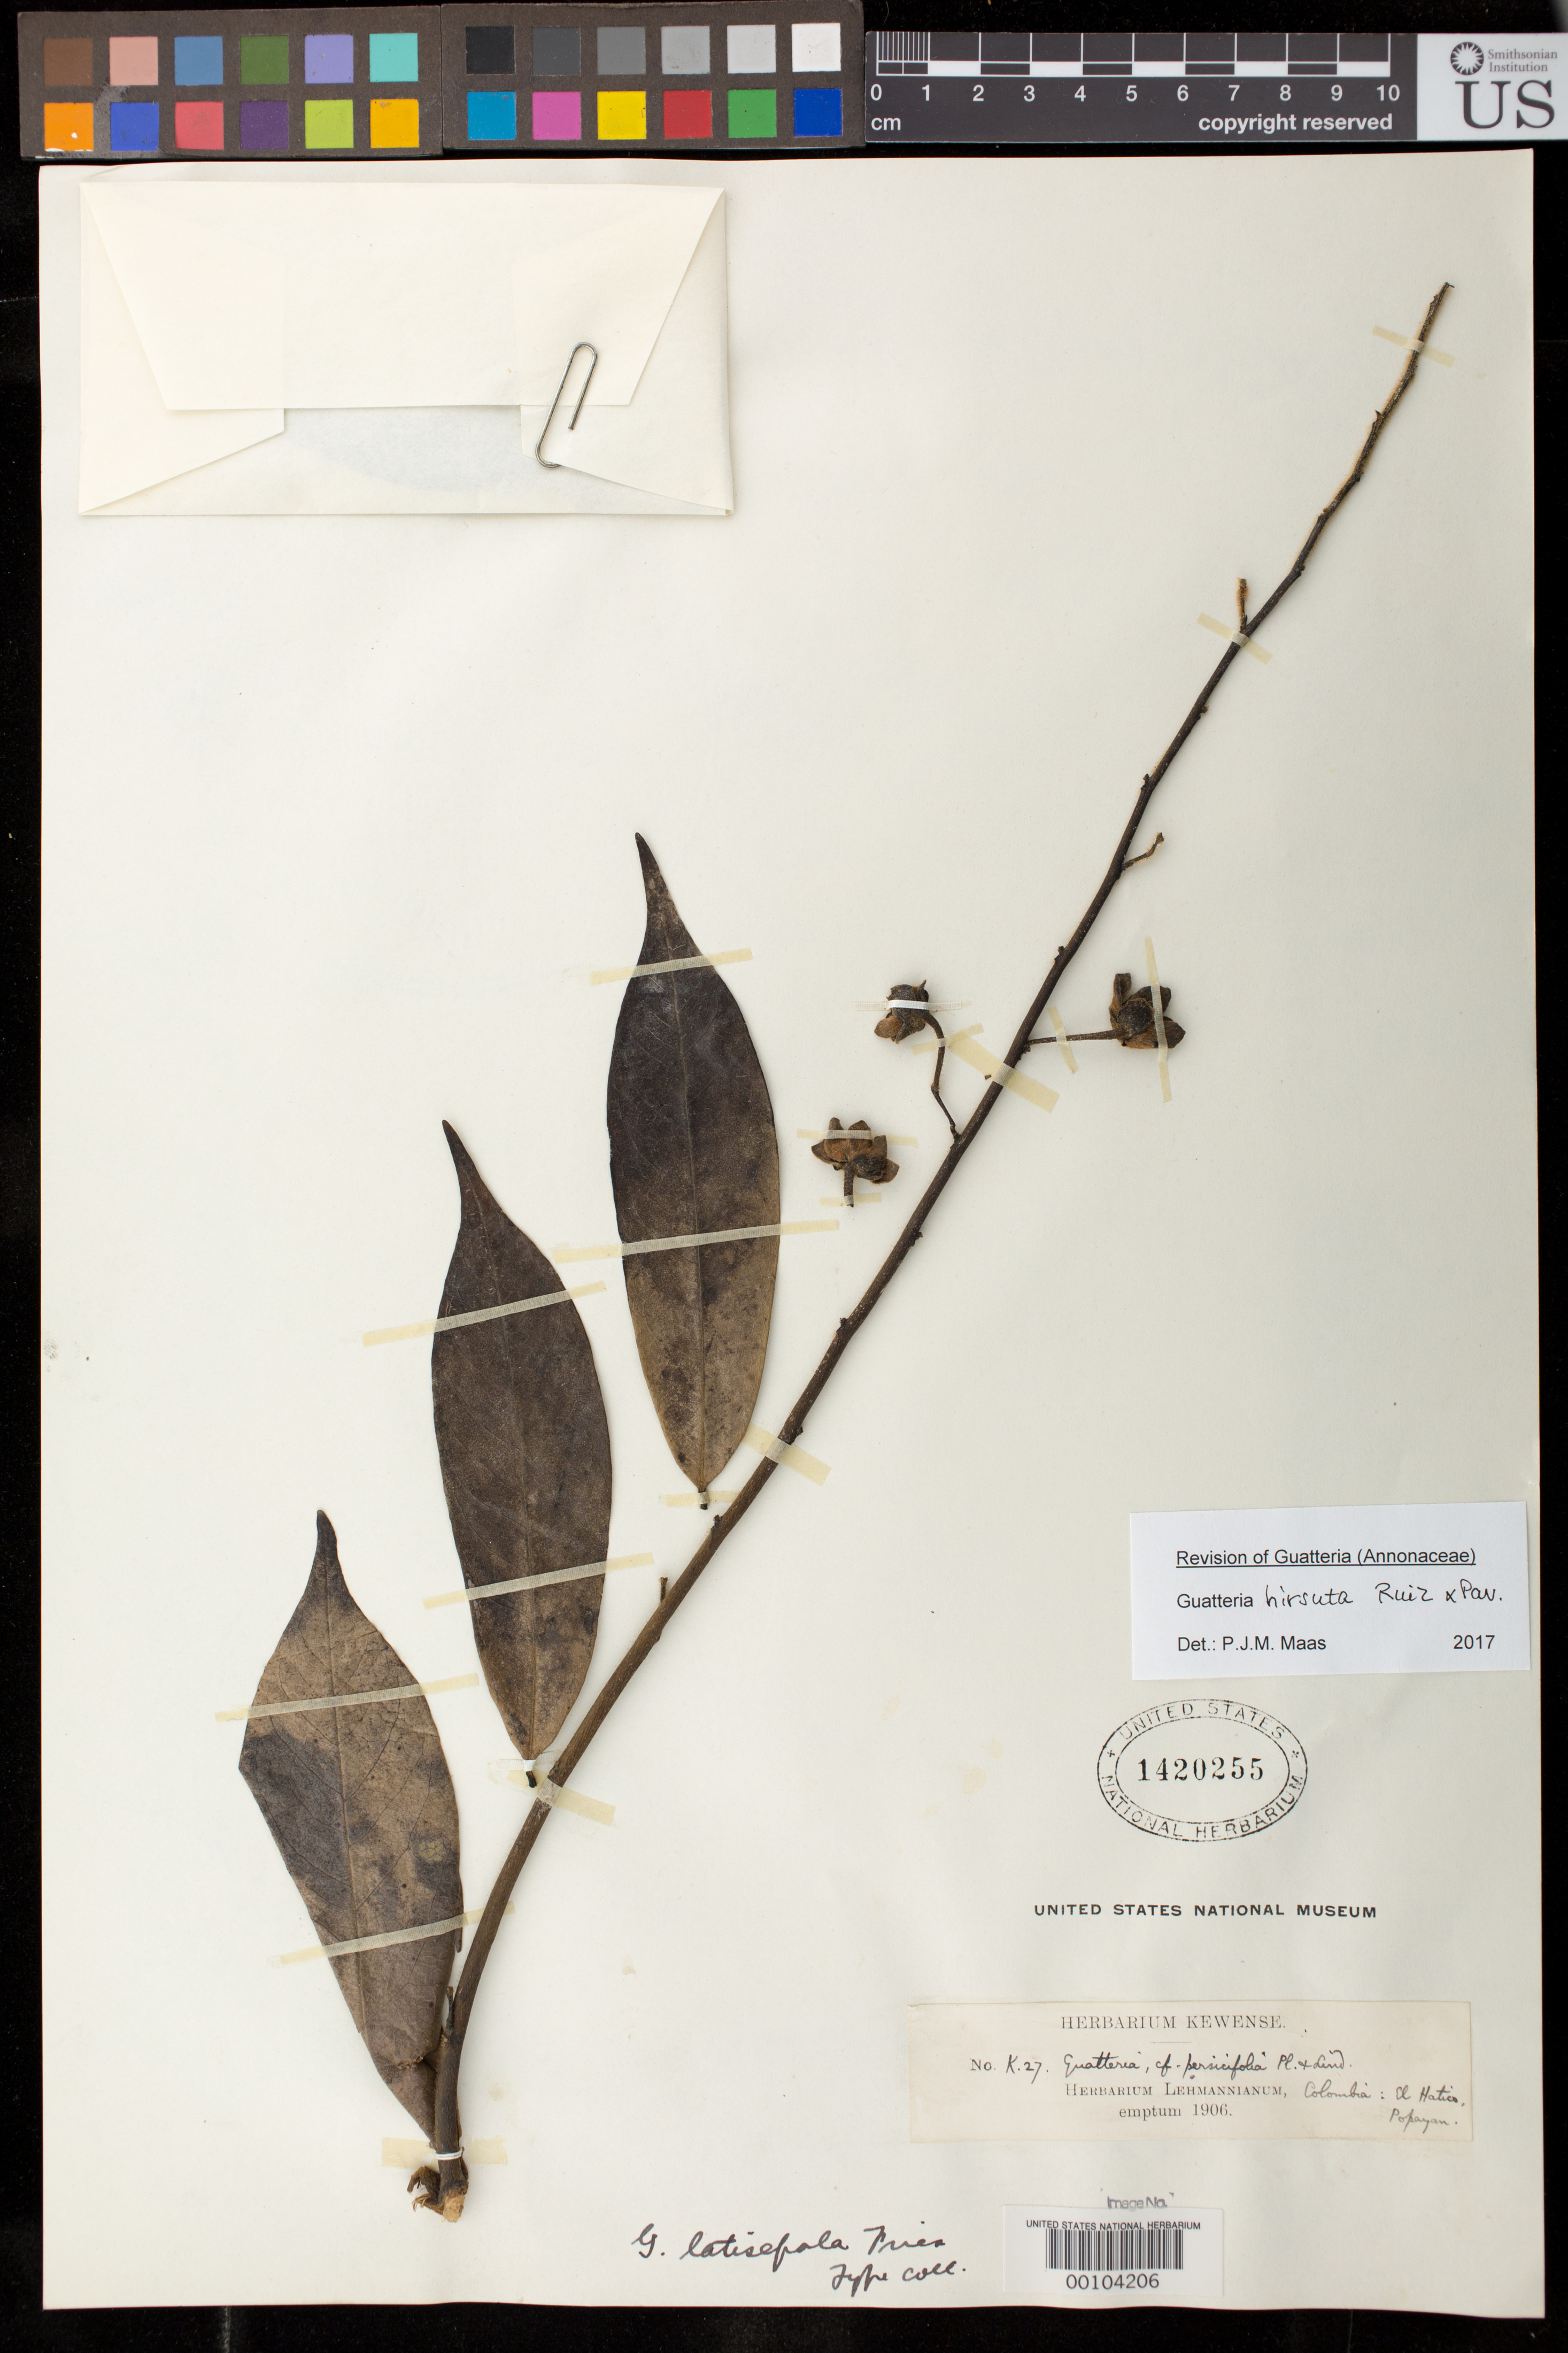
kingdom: Plantae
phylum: Tracheophyta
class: Magnoliopsida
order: Magnoliales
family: Annonaceae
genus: Guatteria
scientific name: Guatteria latisepala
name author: R.E. Fr.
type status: Isotype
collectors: F. C. Lehmann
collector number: K 27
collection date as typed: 1906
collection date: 1906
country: Colombia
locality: Popayan.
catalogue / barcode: US 1420255